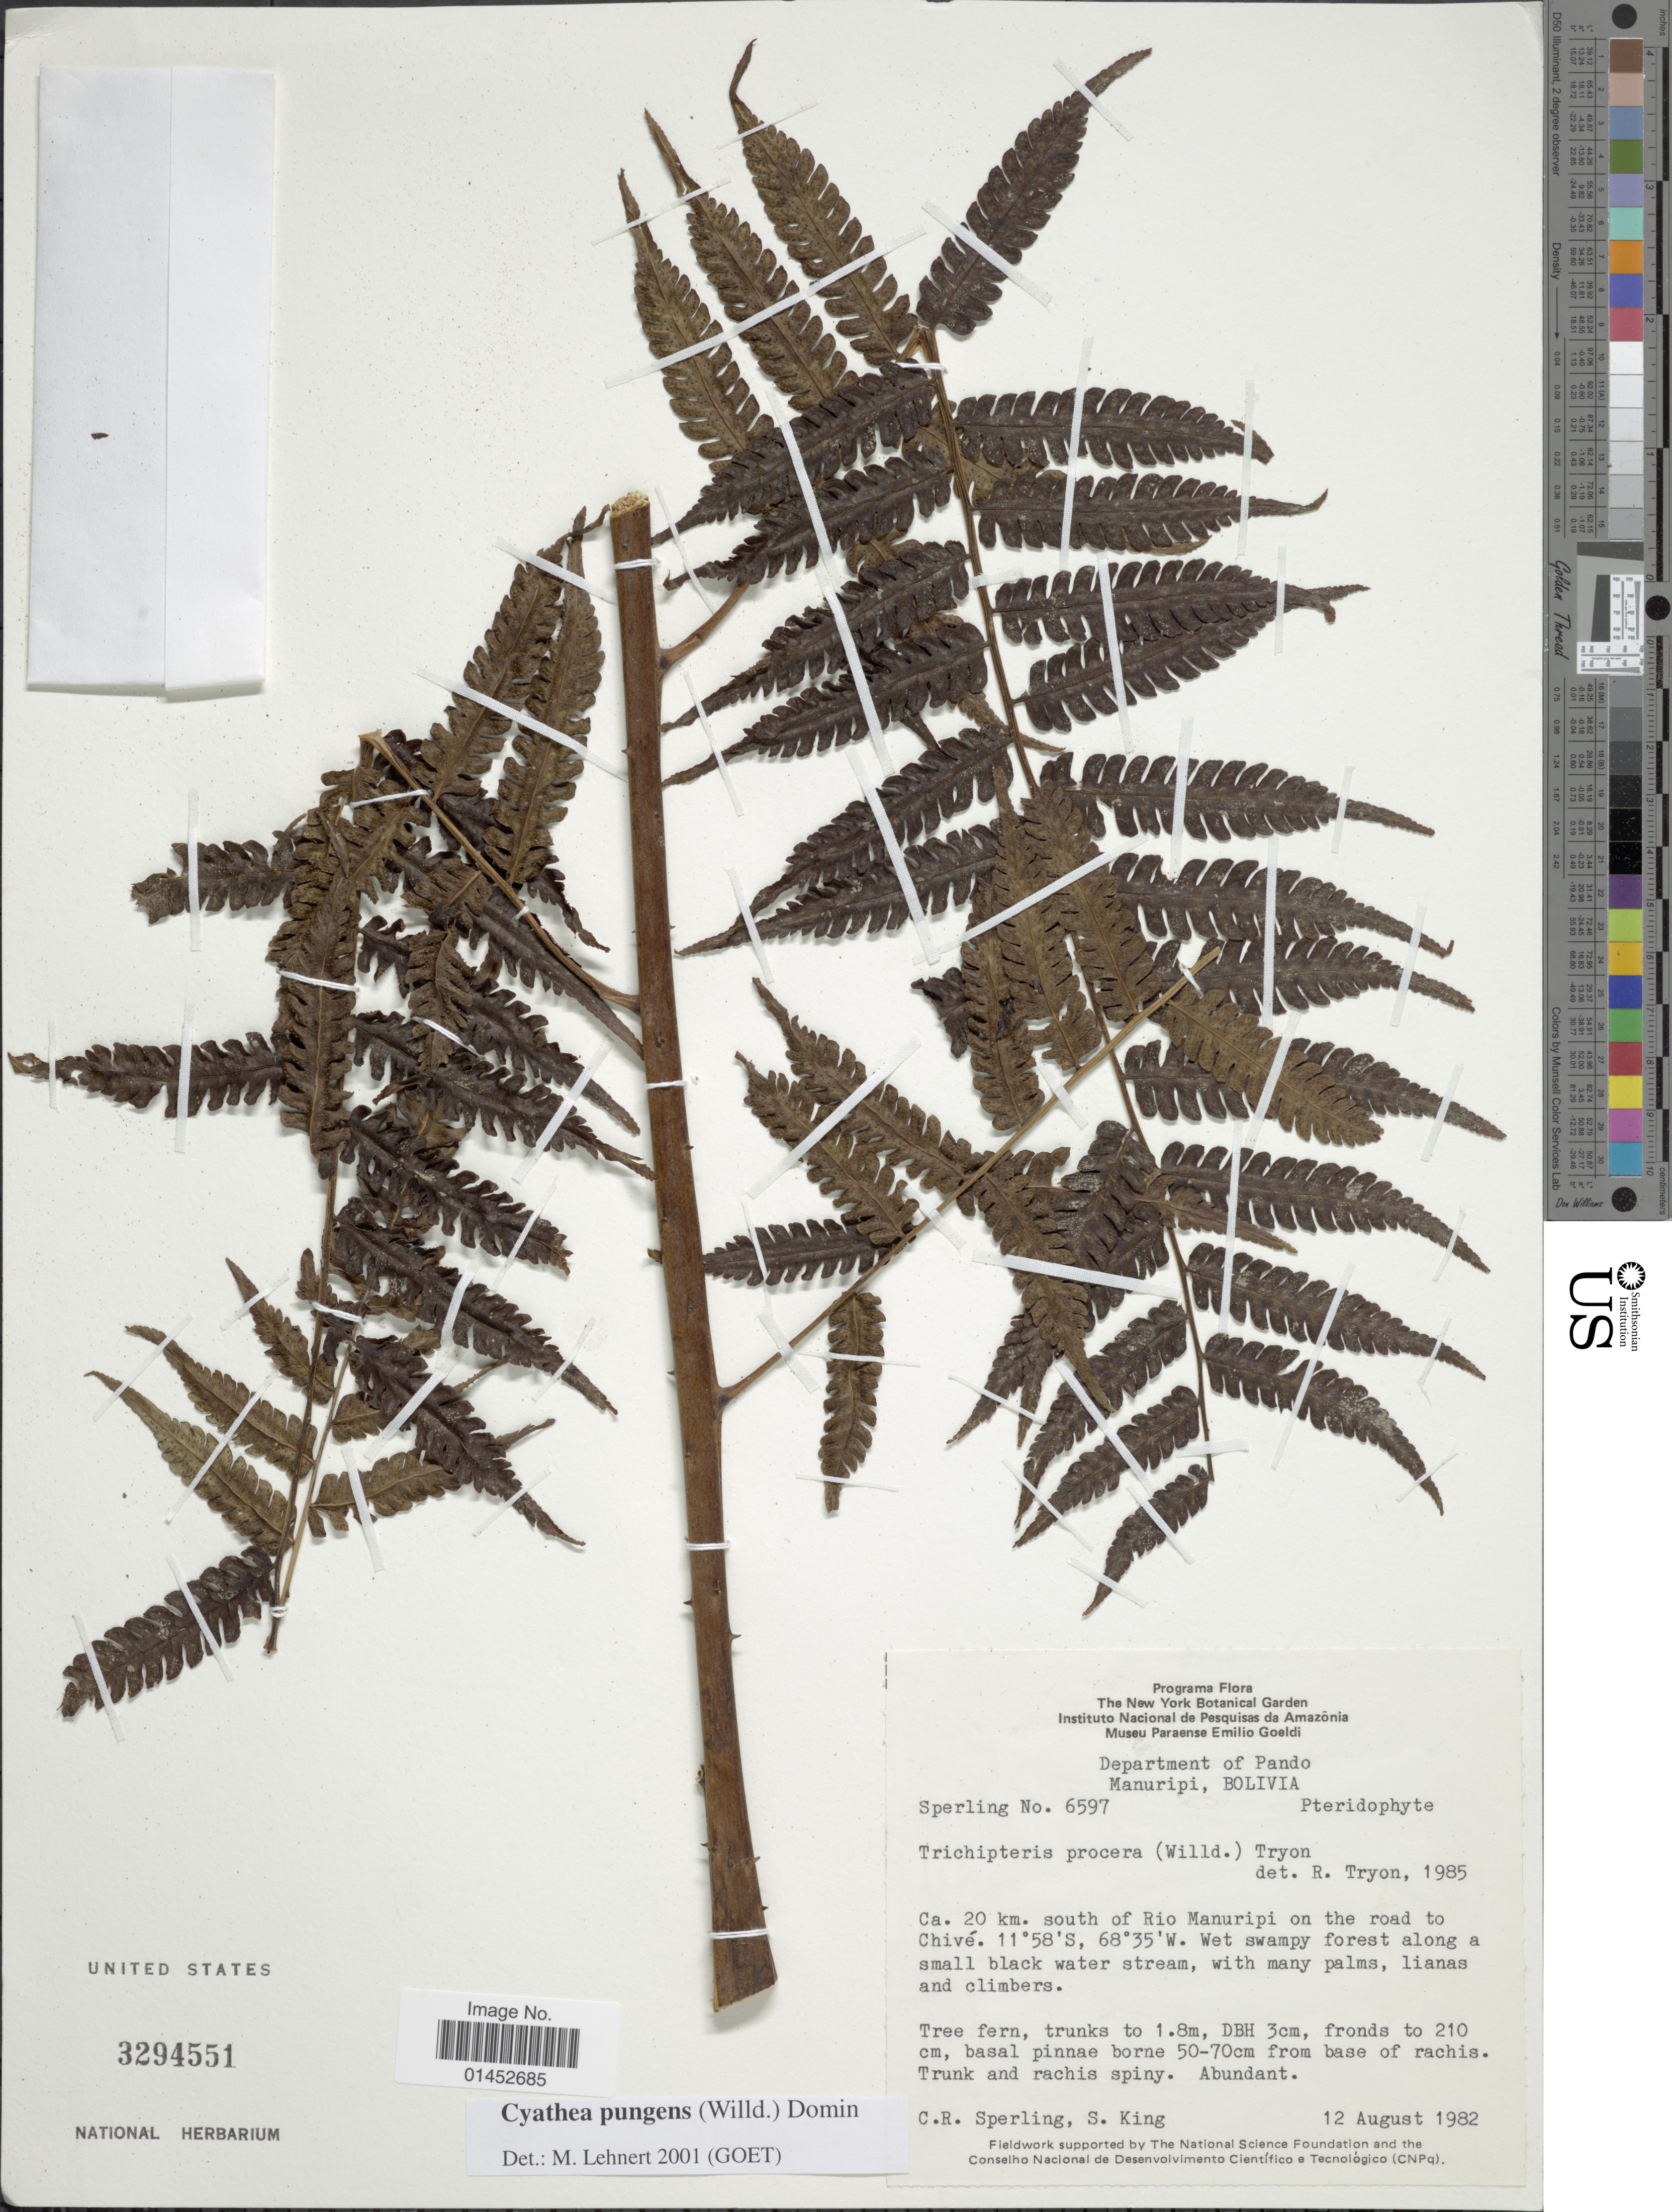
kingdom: Plantae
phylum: Tracheophyta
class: Polypodiopsida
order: Cyatheales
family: Cyatheaceae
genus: Cyathea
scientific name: Cyathea pungens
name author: (Willd.) Domin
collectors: C. R. Sperling & S. King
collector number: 6597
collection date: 1982-08-12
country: Bolivia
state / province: Pando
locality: Departamento of pando Manuripi, Ca. 20 km. south of Rio Manuripi on the road to Chivé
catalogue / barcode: US 3294551